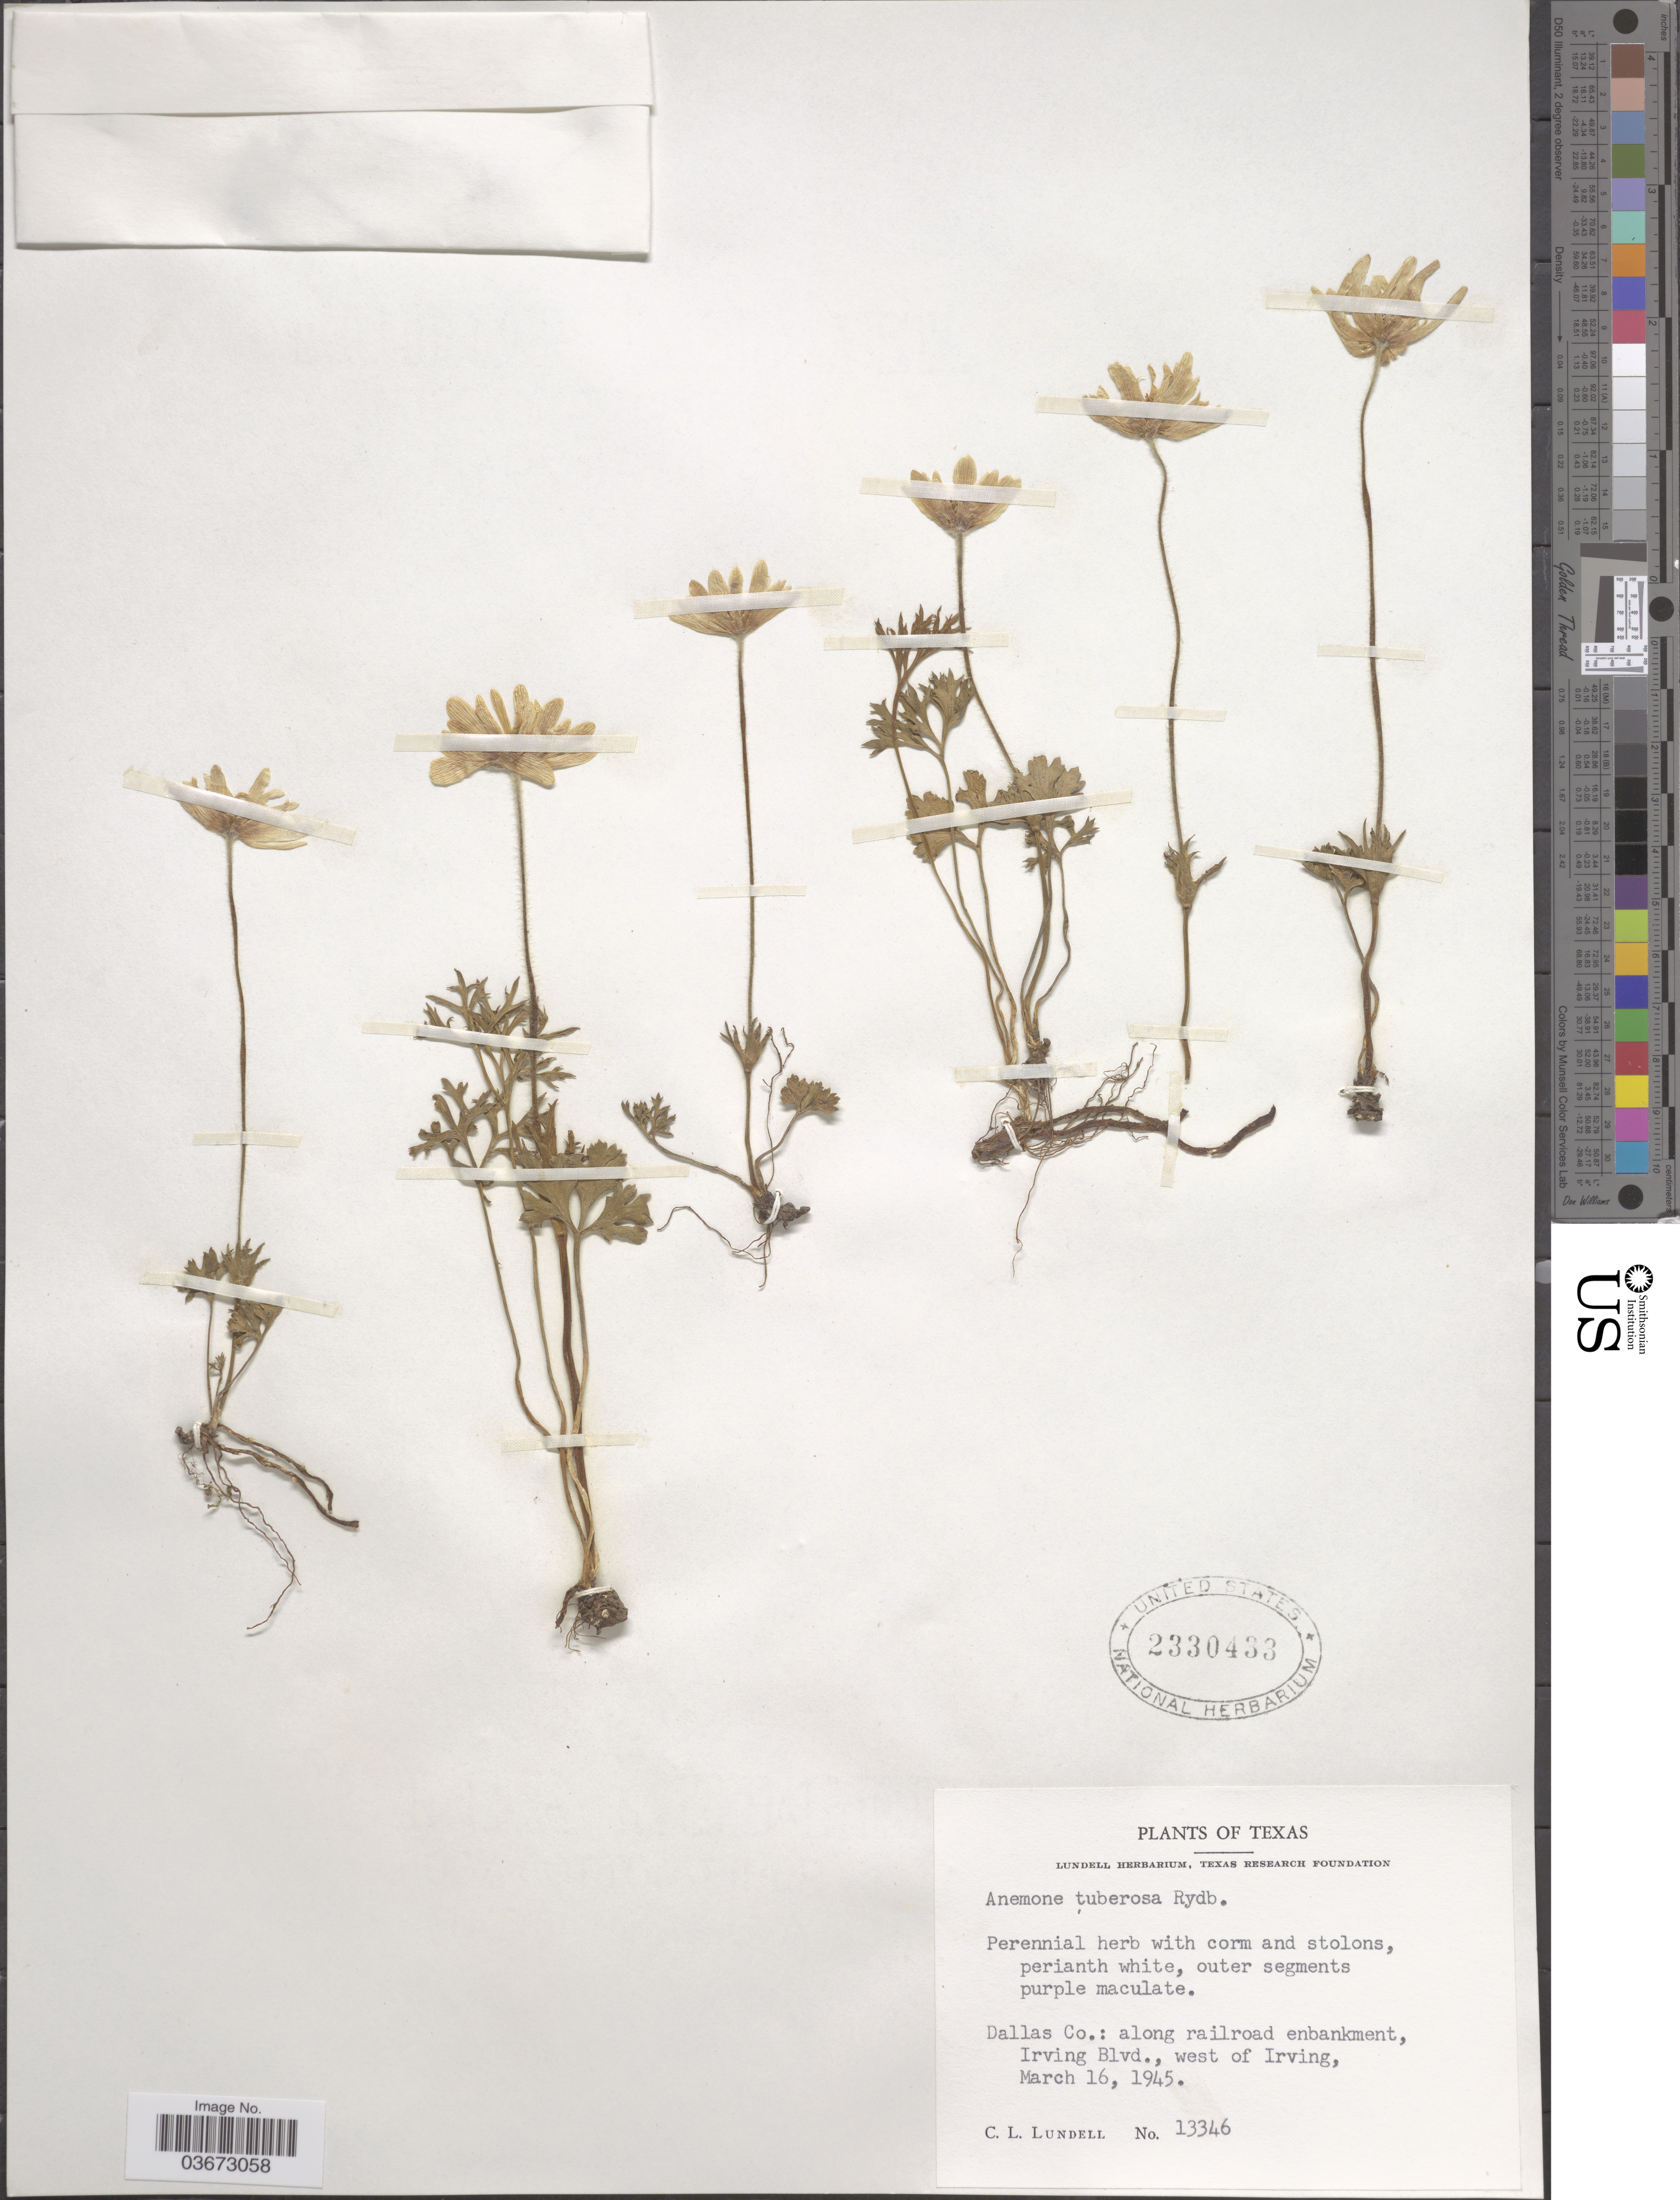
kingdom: Plantae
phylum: Tracheophyta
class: Magnoliopsida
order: Ranunculales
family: Ranunculaceae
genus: Anemone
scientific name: Anemone tuberosa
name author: Rydb.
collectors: C. L. Lundell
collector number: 13346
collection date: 1945-03-16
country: United States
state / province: Texas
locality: Dallas Co.: along railroad enbankment, Irving Blvd., west of Irving.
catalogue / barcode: US 2330433